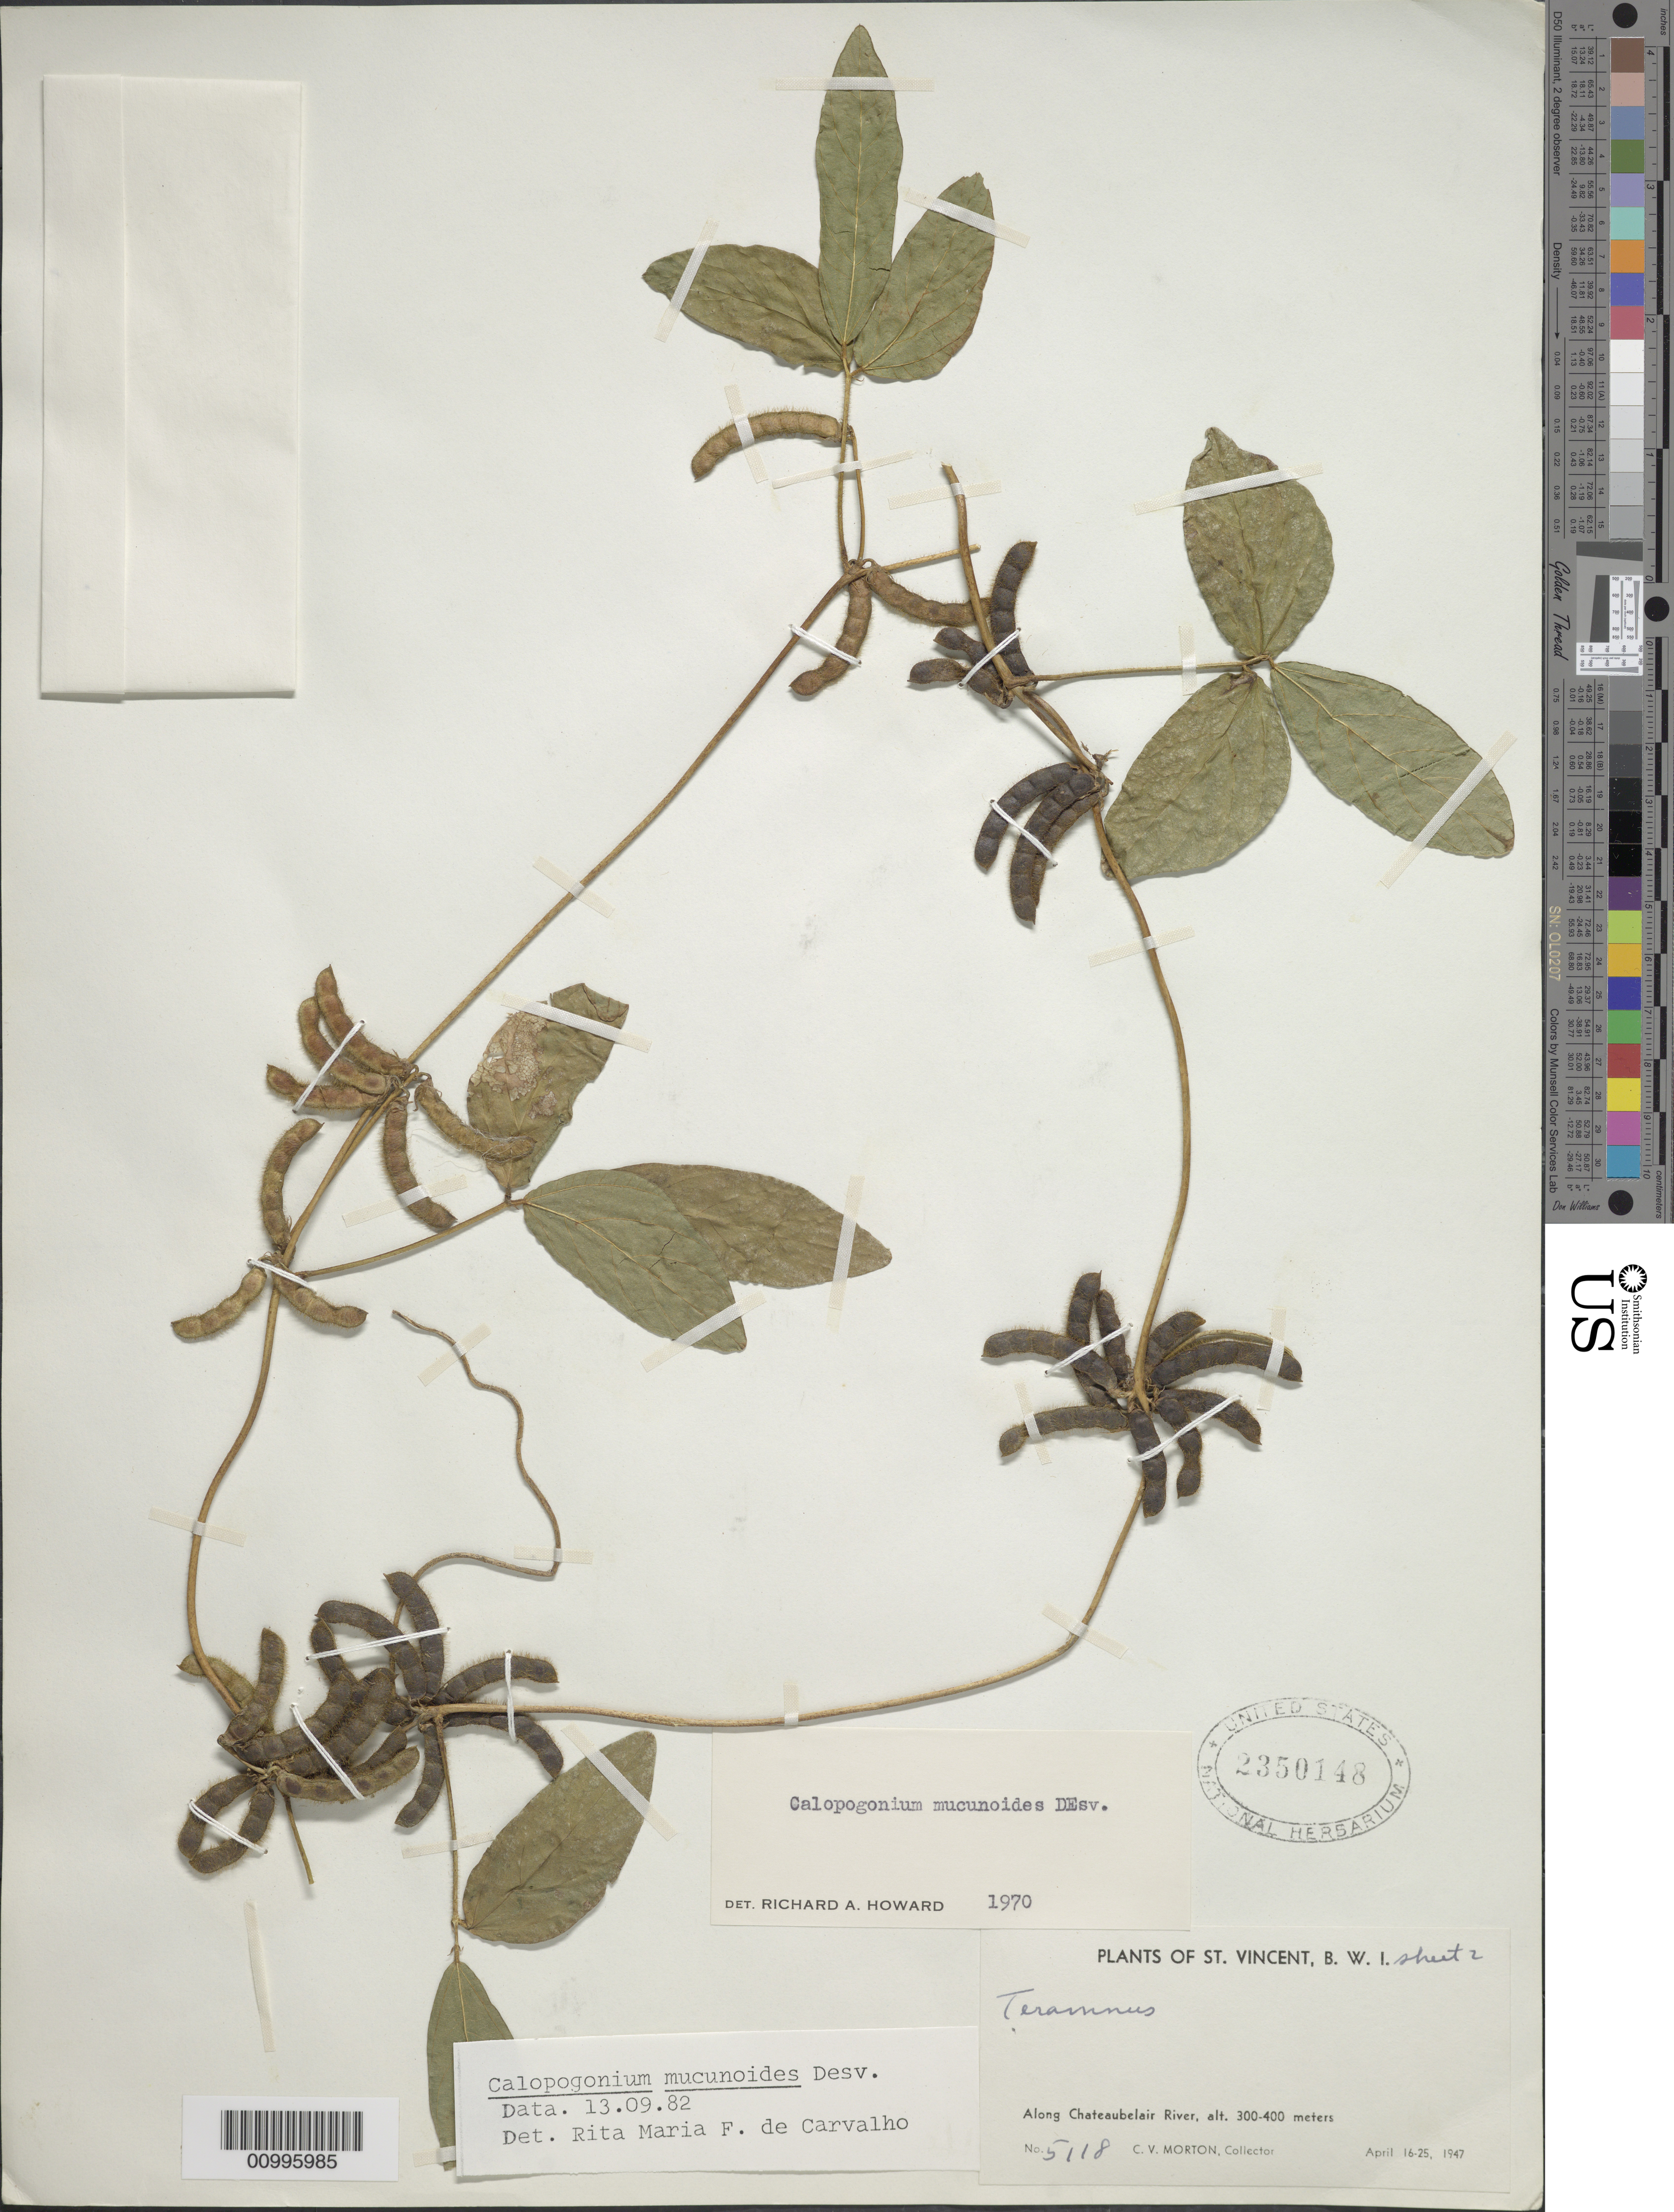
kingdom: Plantae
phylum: Tracheophyta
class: Magnoliopsida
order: Fabales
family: Fabaceae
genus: Calopogonium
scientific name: Calopogonium mucunoides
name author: Desv.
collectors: C. V. Morton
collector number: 5118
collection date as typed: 16 Apr 1947 to 25 Apr 1947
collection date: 1947-04-16/1947-04-25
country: St. Vincent - Grenadines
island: St. Vincent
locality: along Chateaubelair River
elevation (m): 300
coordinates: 0 N, 0 E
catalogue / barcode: US 2350148